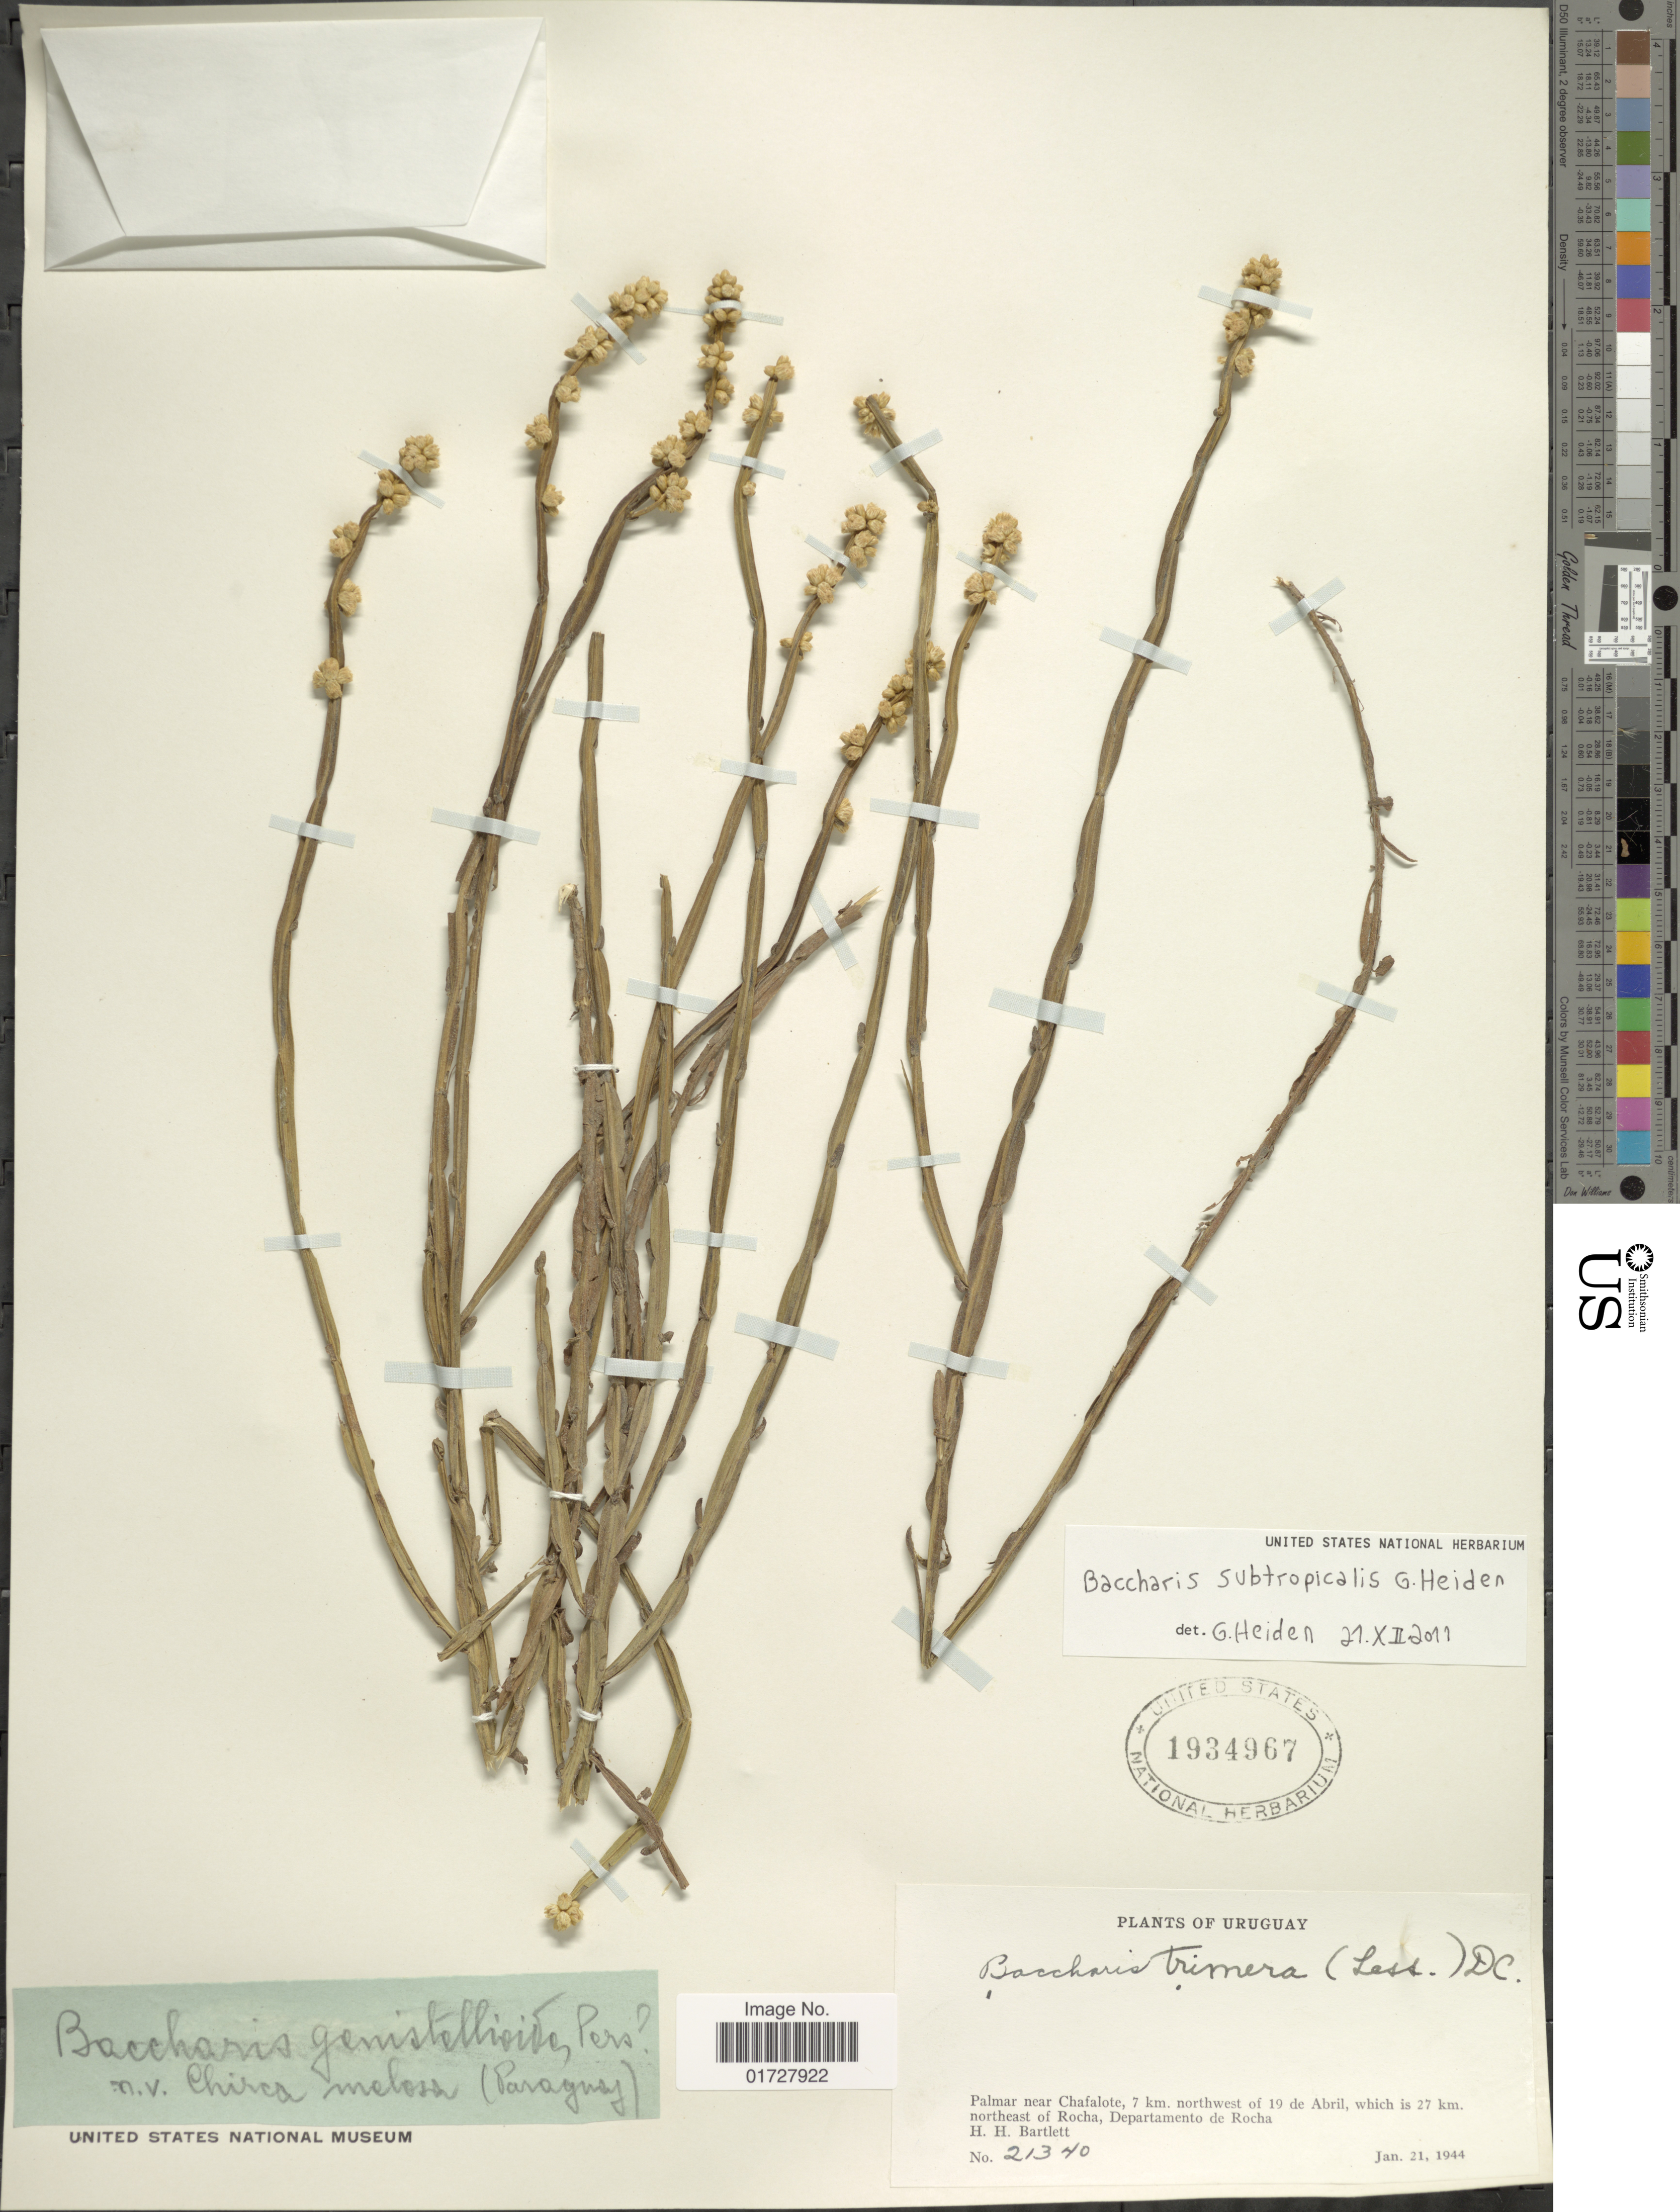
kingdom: Plantae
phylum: Tracheophyta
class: Magnoliopsida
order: Asterales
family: Asteraceae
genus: Baccharis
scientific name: Baccharis subtropicalis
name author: G. Heiden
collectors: H. H. Bartlett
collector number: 21340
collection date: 1944-01-21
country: Uruguay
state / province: Rocha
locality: Palmar near Chafalote, 7 km northwest of 19 de abril, which is 27 km northeast of Rocha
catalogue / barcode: US 1934967